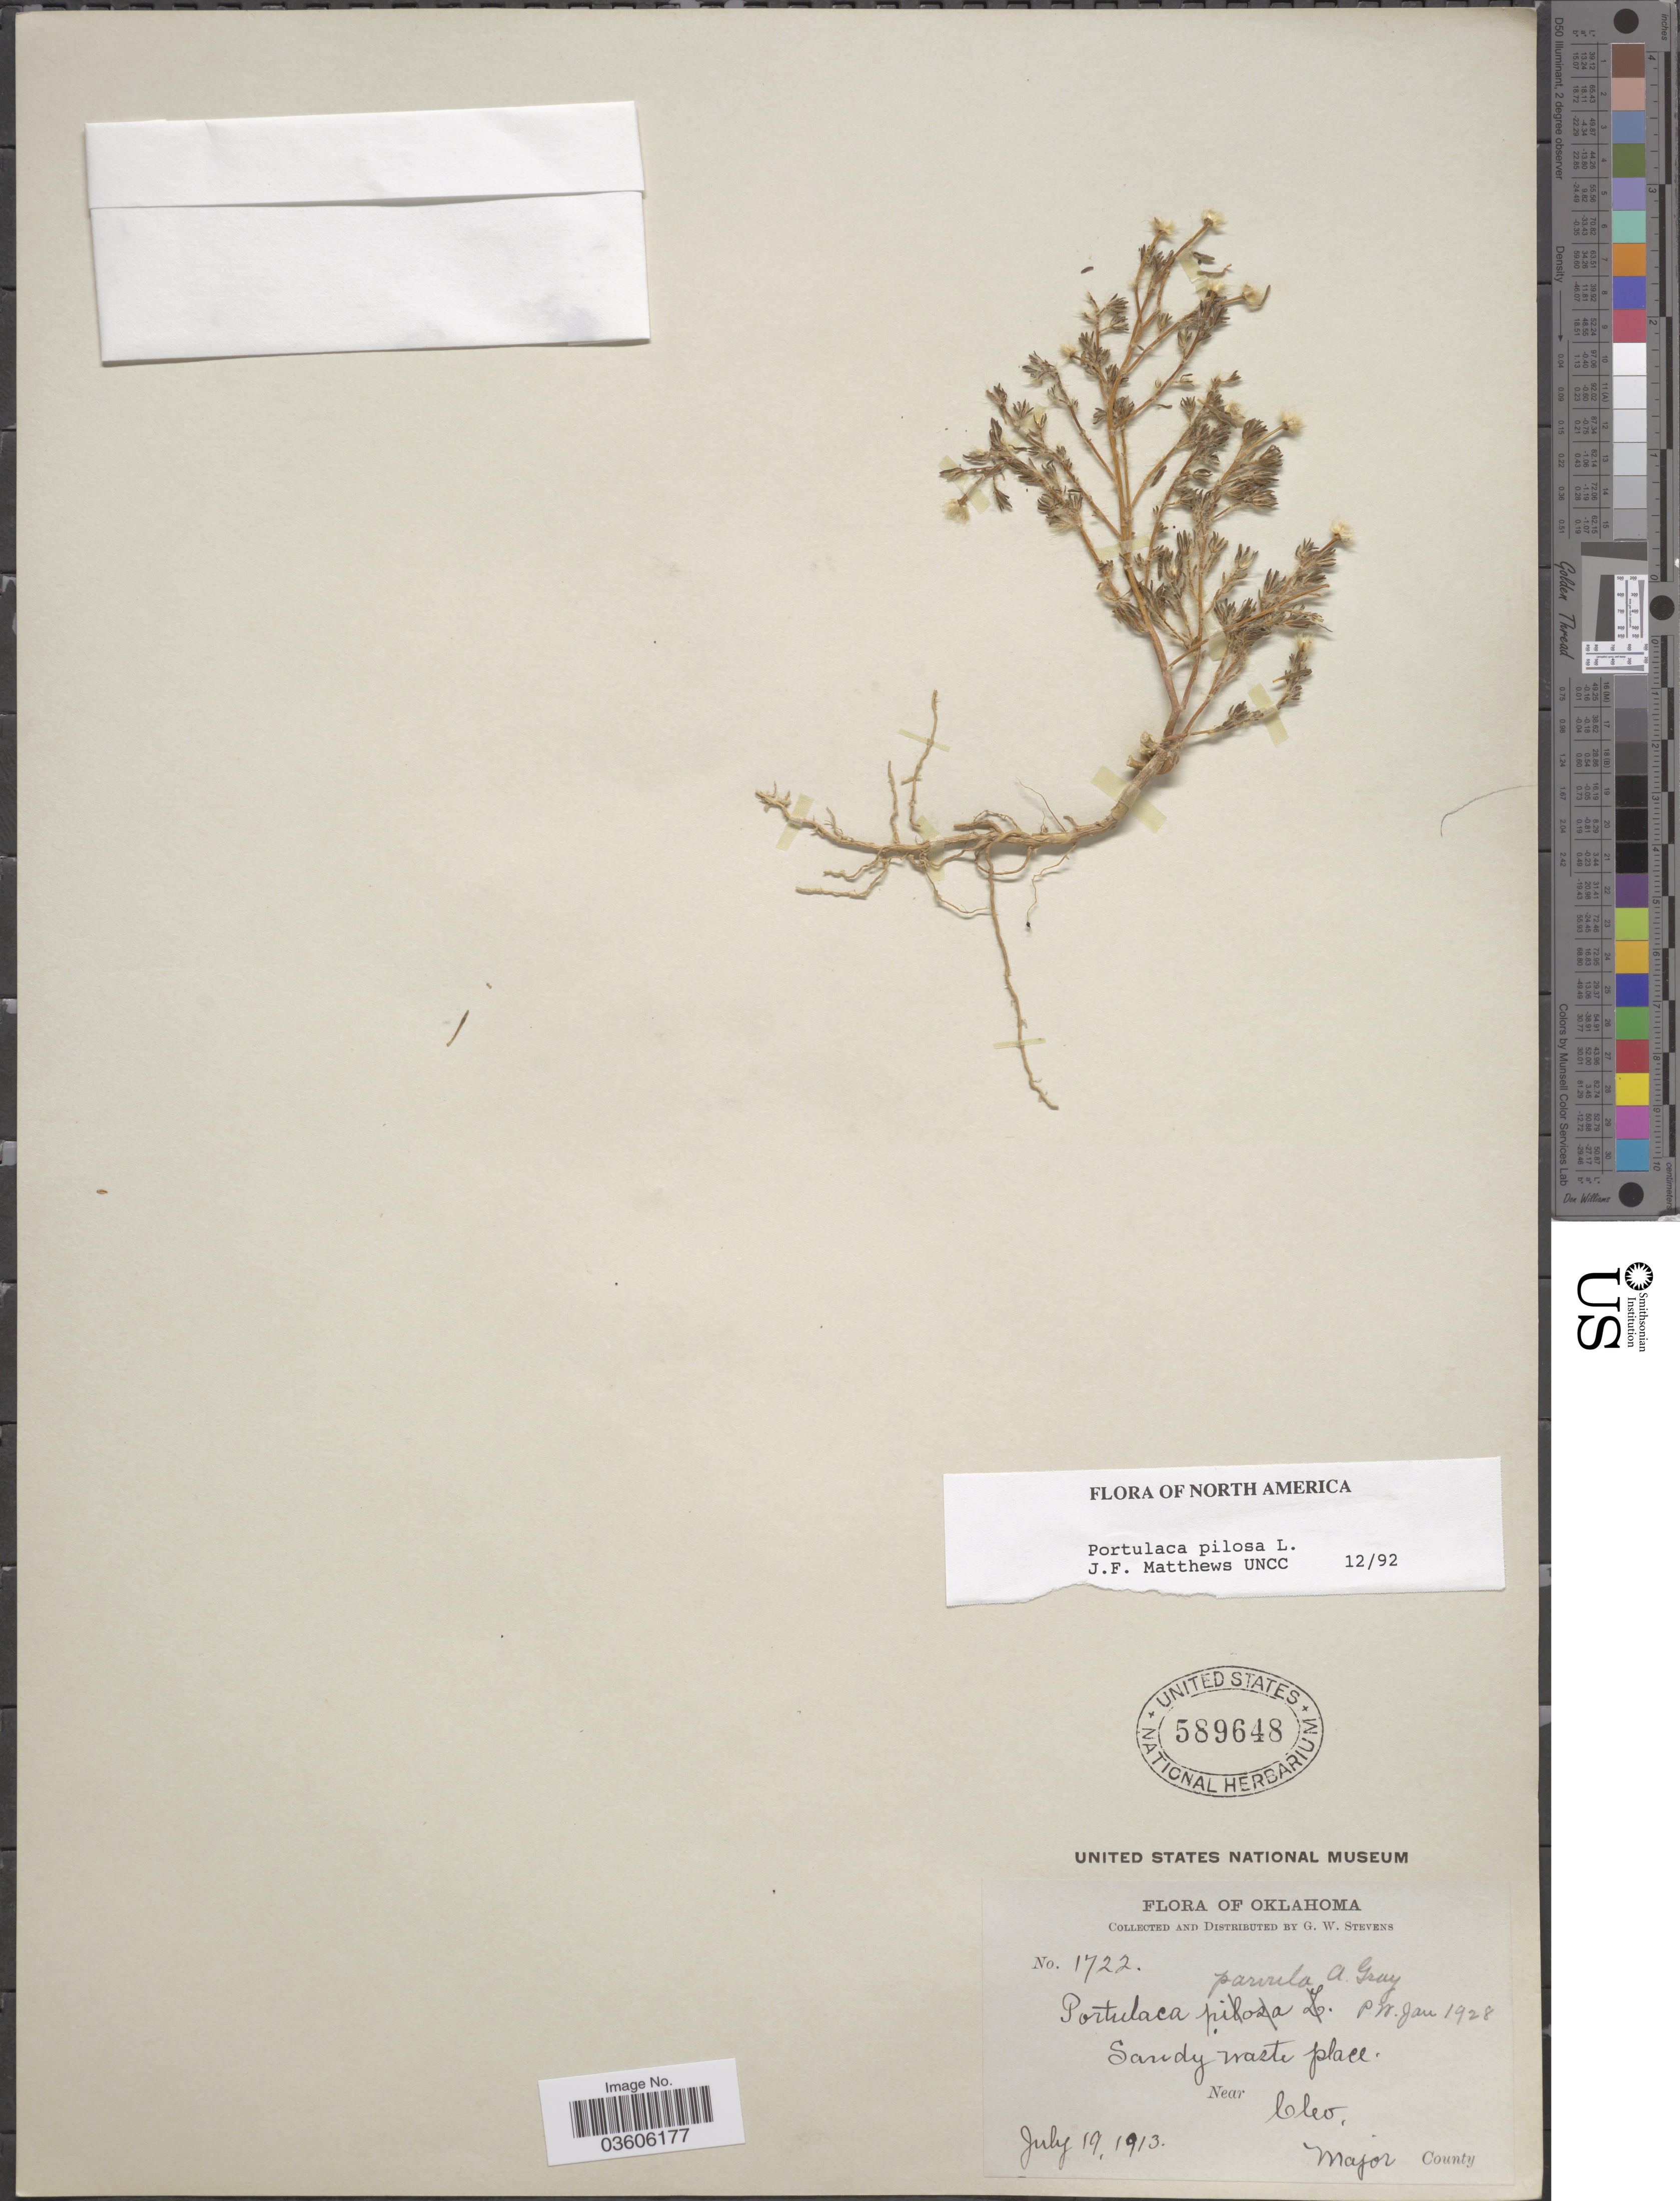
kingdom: Plantae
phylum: Tracheophyta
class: Magnoliopsida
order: Caryophyllales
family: Portulacaceae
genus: Portulaca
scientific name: Portulaca pilosa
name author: L.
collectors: G. W. Stevens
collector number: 1722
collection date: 1913-07-19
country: United States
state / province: Oklahoma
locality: Near Cleo, Major County.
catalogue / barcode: US 589648